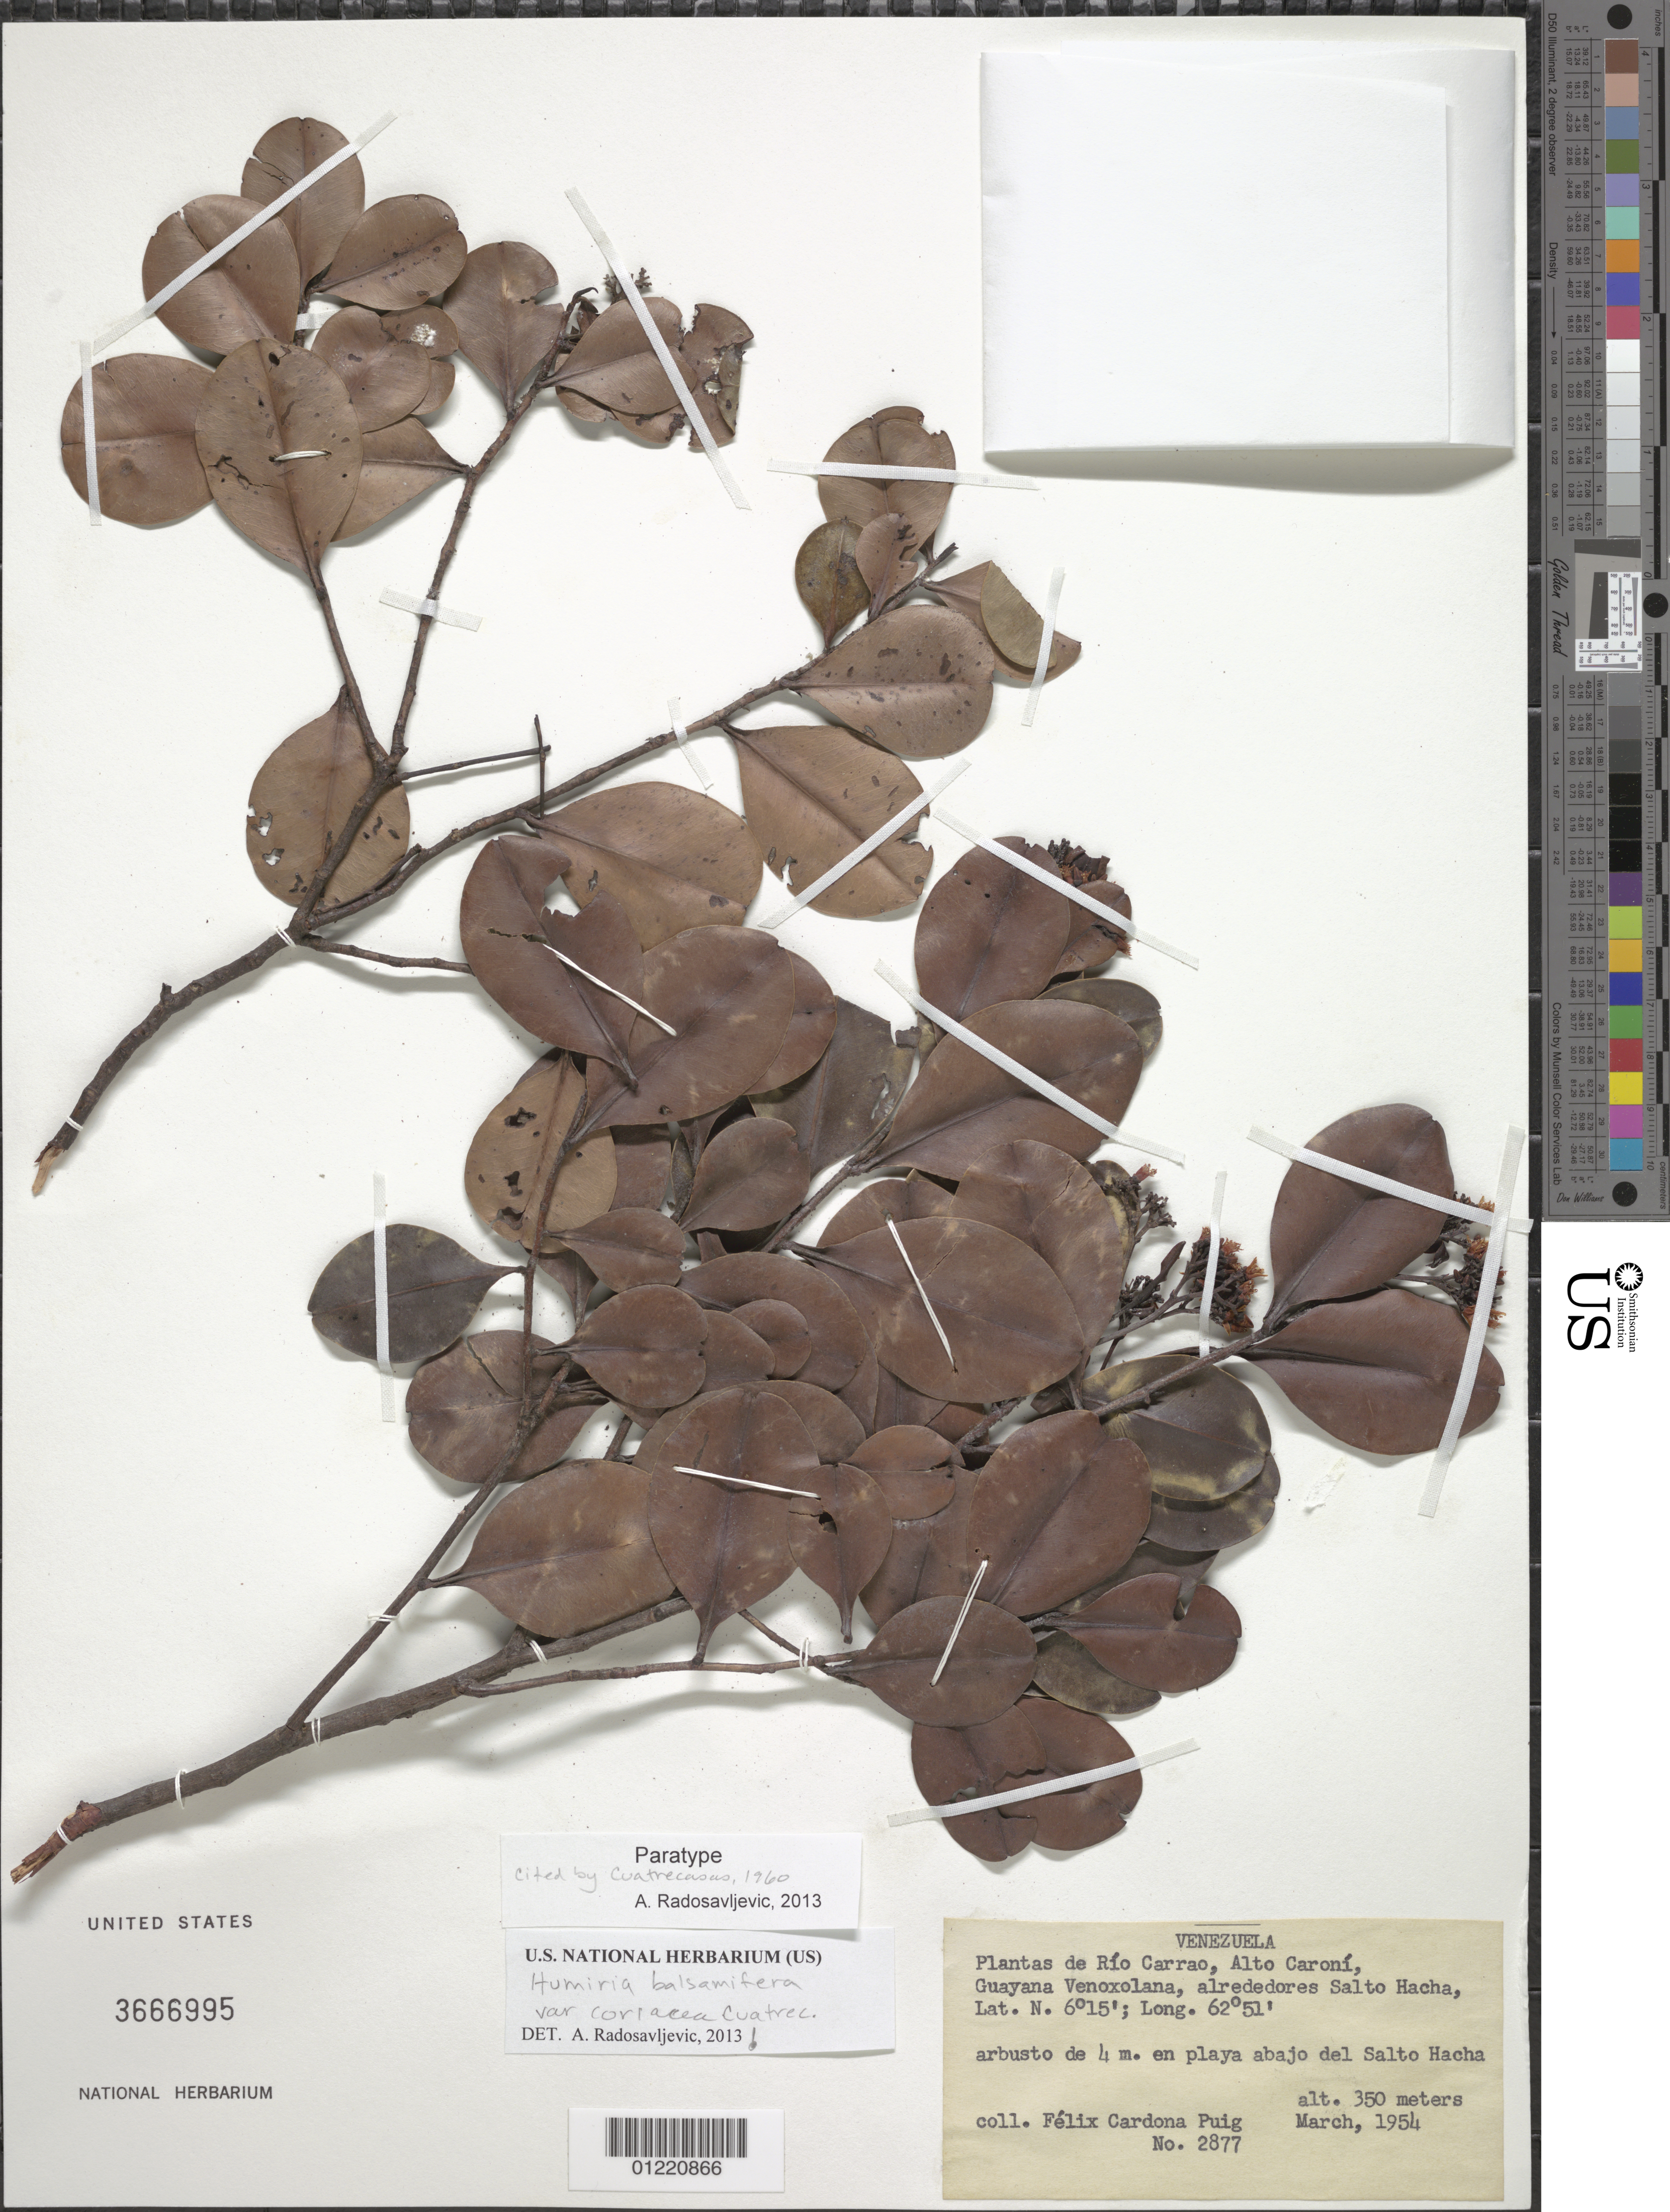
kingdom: Plantae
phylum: Tracheophyta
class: Magnoliopsida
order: Malpighiales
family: Humiriaceae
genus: Humiria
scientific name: Humiria balsamifera var. coriacea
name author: Cuatrec.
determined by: Radosavljevic, Aleksandar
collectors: F. Cardona Puig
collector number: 2877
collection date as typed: Mar-54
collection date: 1954-03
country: Venezuela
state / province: Bolívar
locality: Alto Río Caroni, Rio Carrao, Salto Hacha, Guayana Venezolana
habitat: Playa abajo del salto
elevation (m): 350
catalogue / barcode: US 3666995